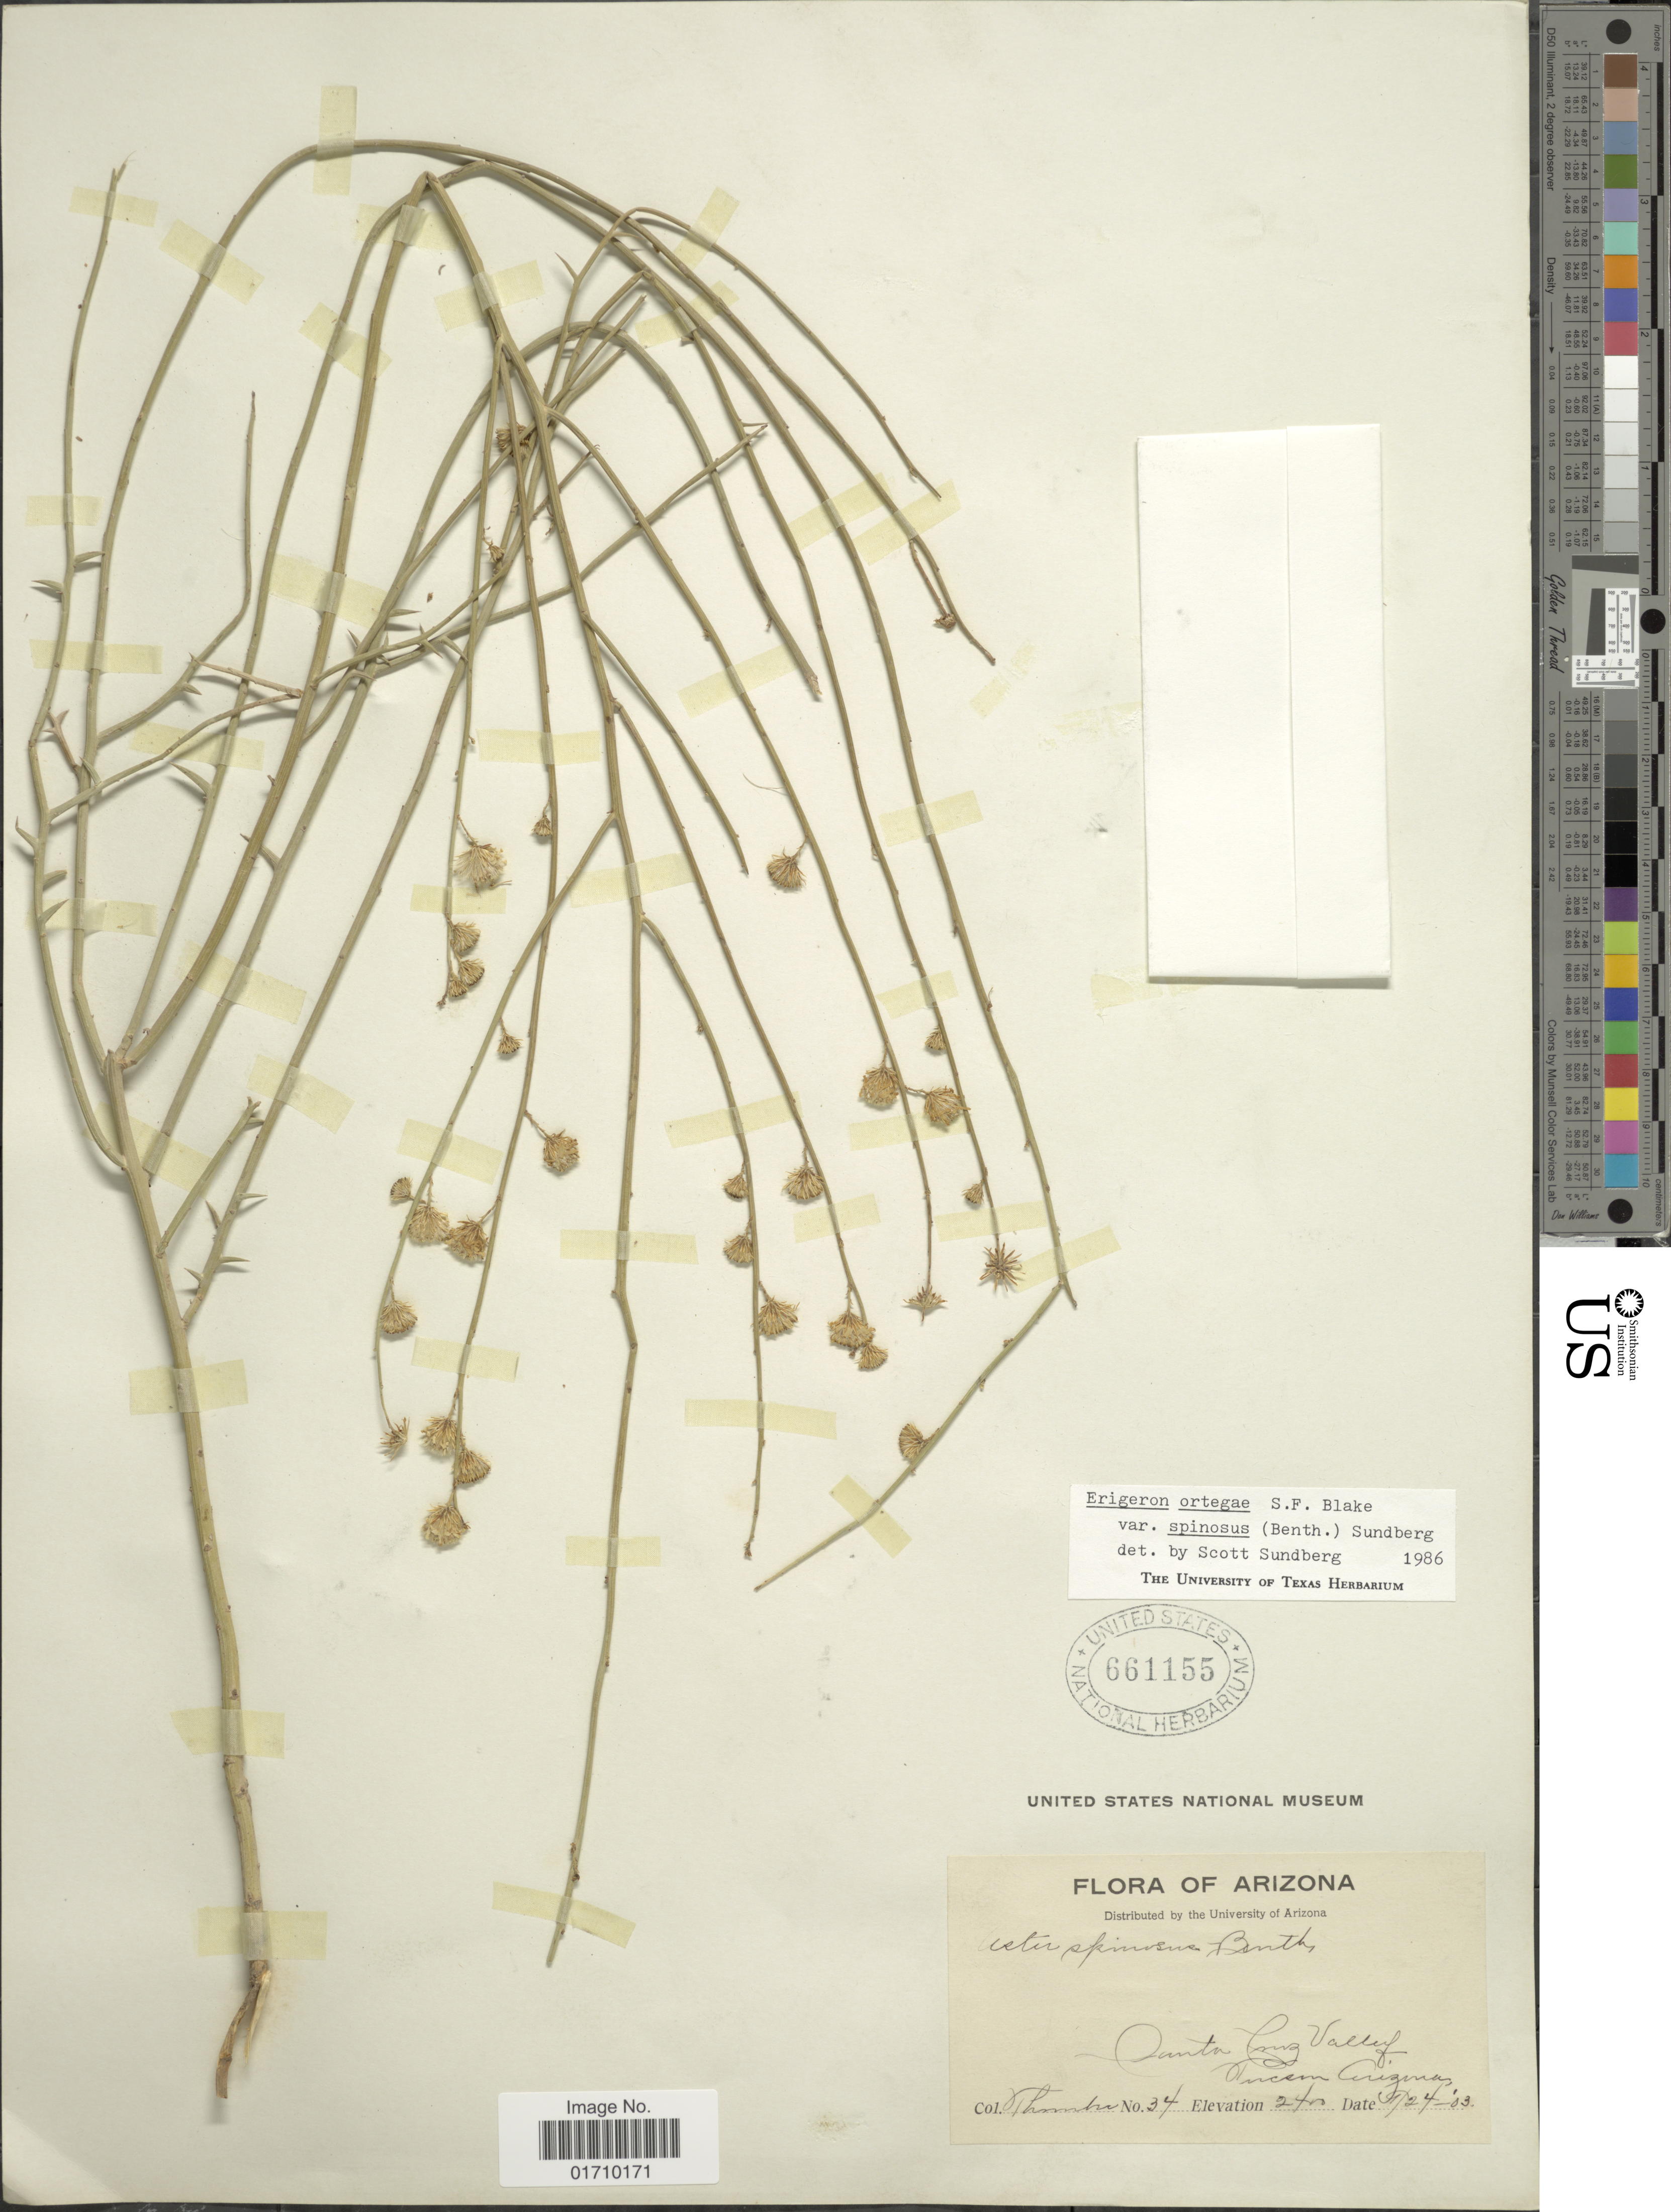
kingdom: Plantae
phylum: Tracheophyta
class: Magnoliopsida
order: Asterales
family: Asteraceae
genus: Chloracantha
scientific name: Chloracantha spinosa var. spinosa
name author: (Benth.) G.L. Nesom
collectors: J. Thornber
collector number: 34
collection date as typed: Transcribed d/m/y: 24/9/3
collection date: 1903-09-24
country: United States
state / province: Arizona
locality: Santa Cruz Valley, Tucan Arizona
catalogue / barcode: US 661155